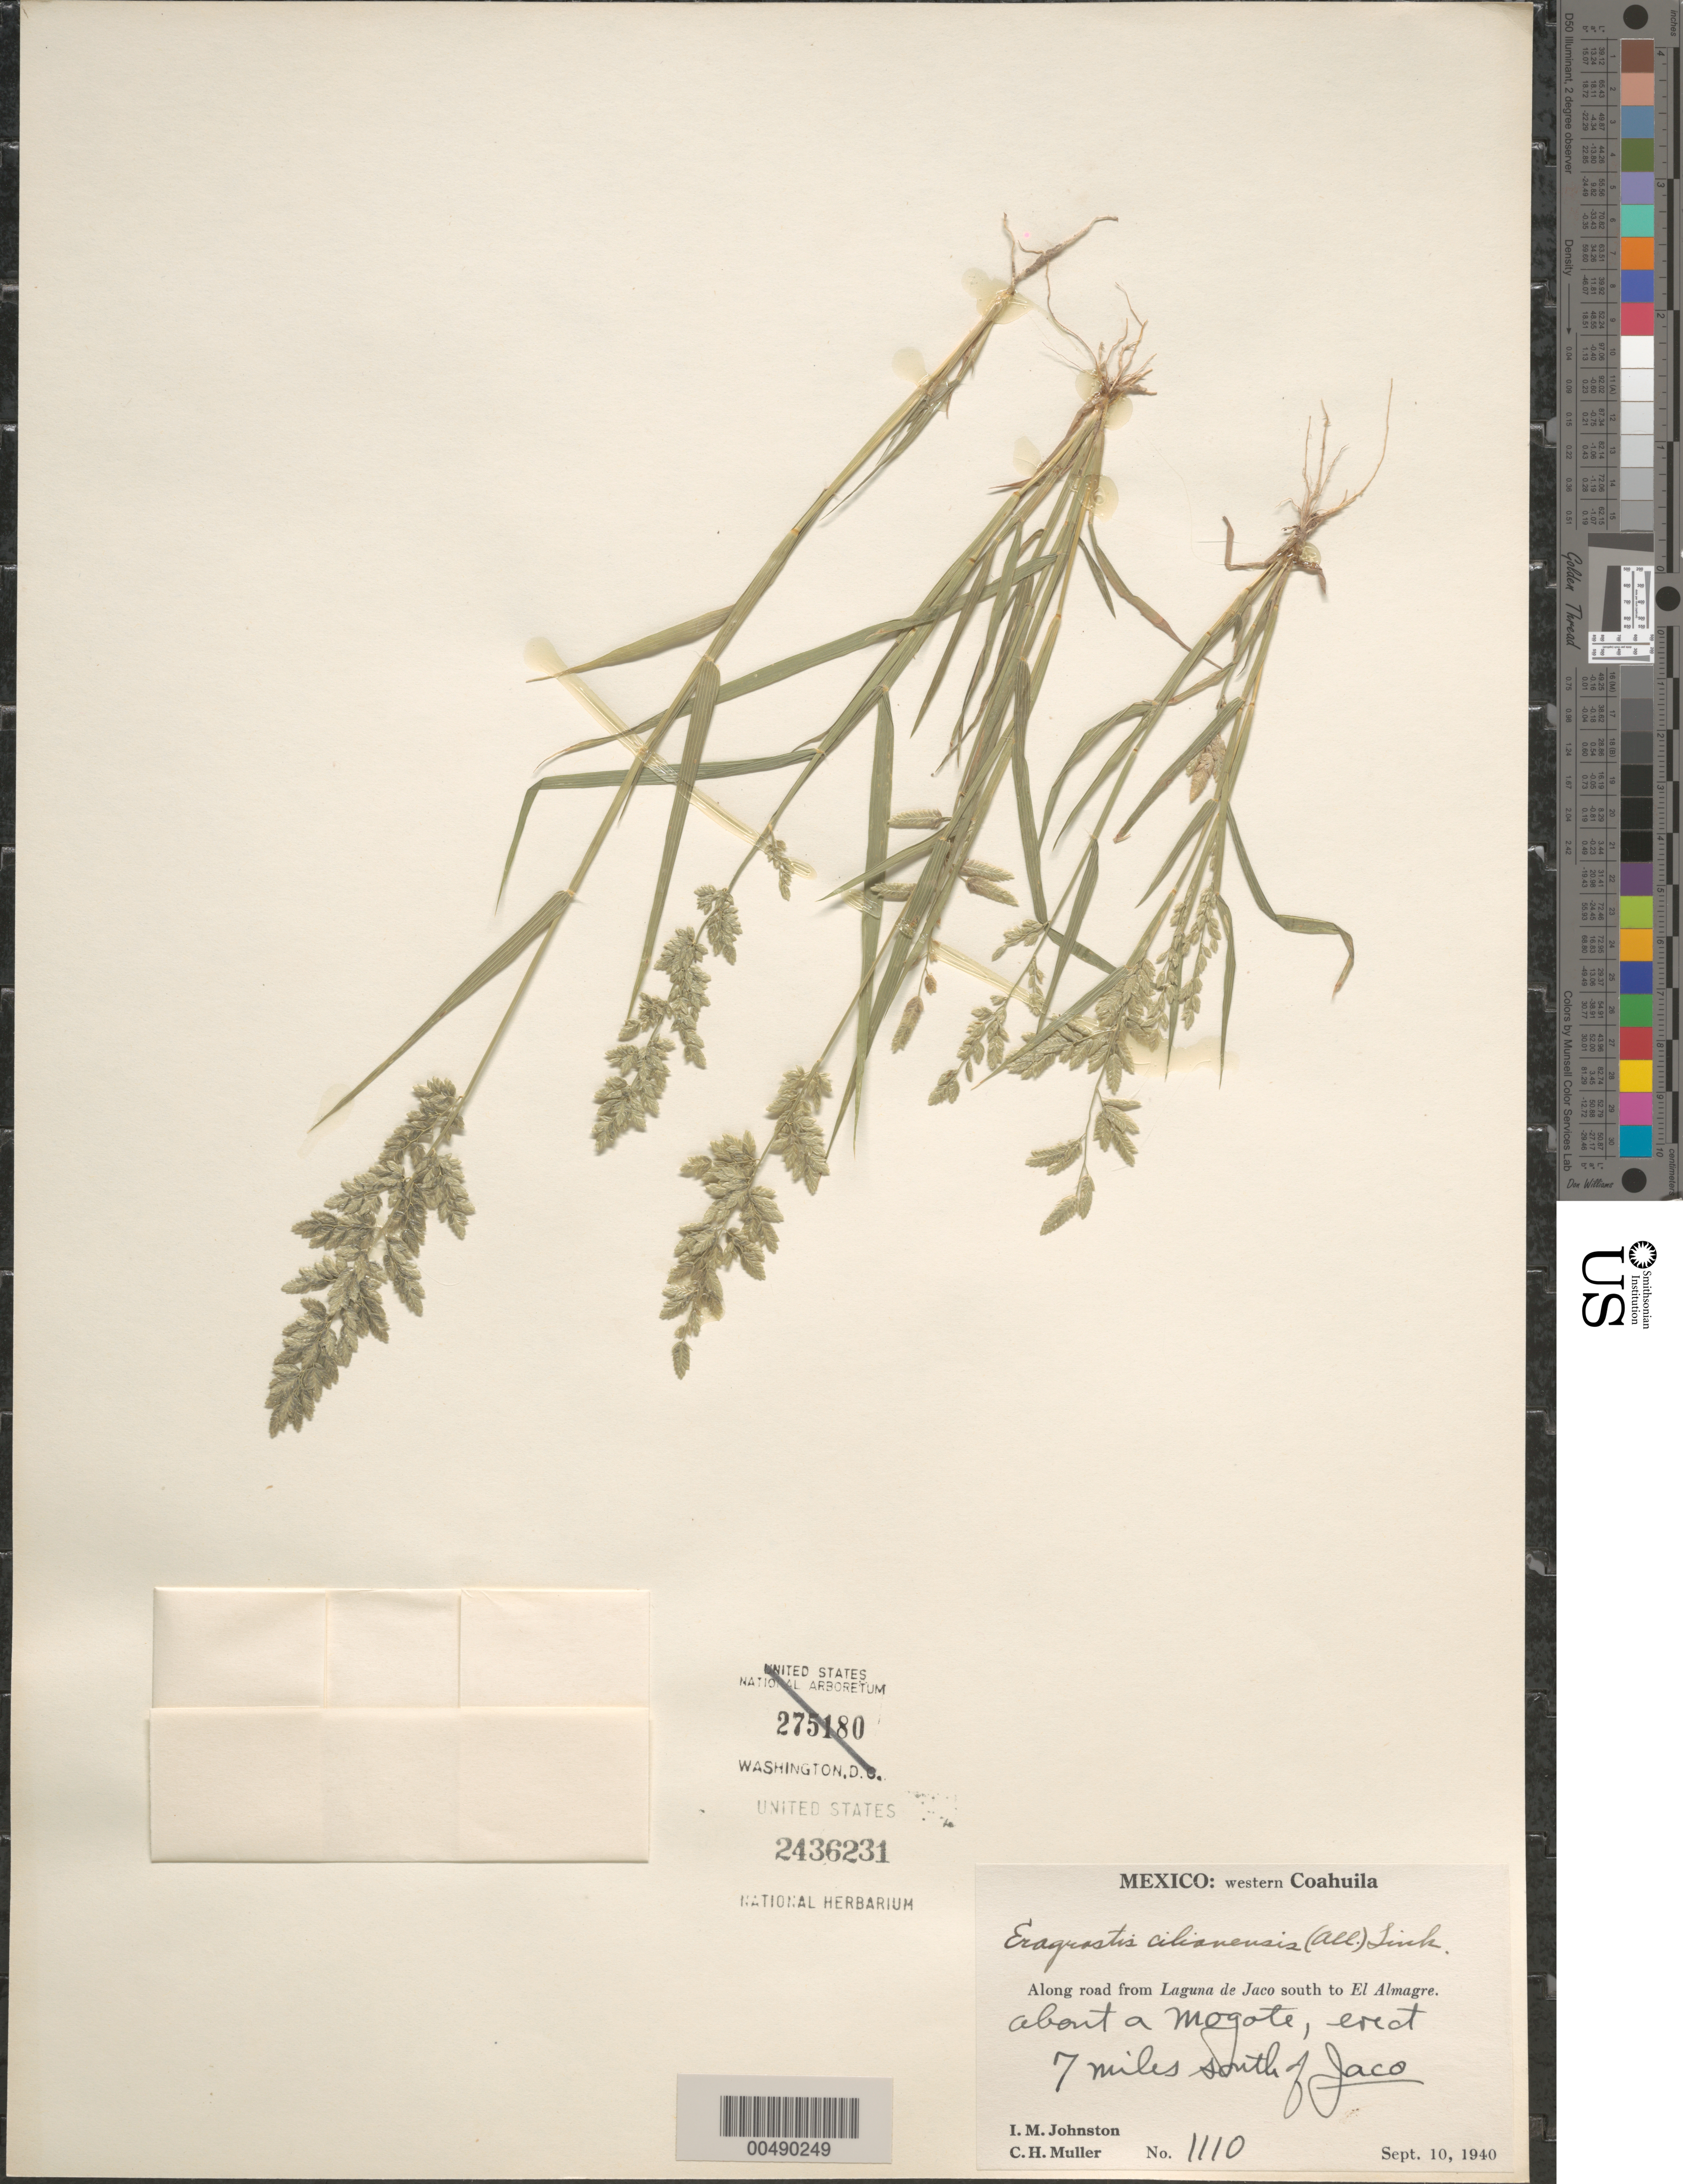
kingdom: Plantae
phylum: Tracheophyta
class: Liliopsida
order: Poales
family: Poaceae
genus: Eragrostis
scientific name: Eragrostis cilianensis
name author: (Bellardi) Vignolo ex Janch.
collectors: I.M. Johnston & C. H. Müller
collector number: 1110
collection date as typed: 10 Sep 1940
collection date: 1940-09-10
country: Mexico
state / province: Coahuila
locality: W Coahuila, along rd from Laguna de Jaco S to El Almagre, 7 mi S of Jaco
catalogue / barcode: US 2436231